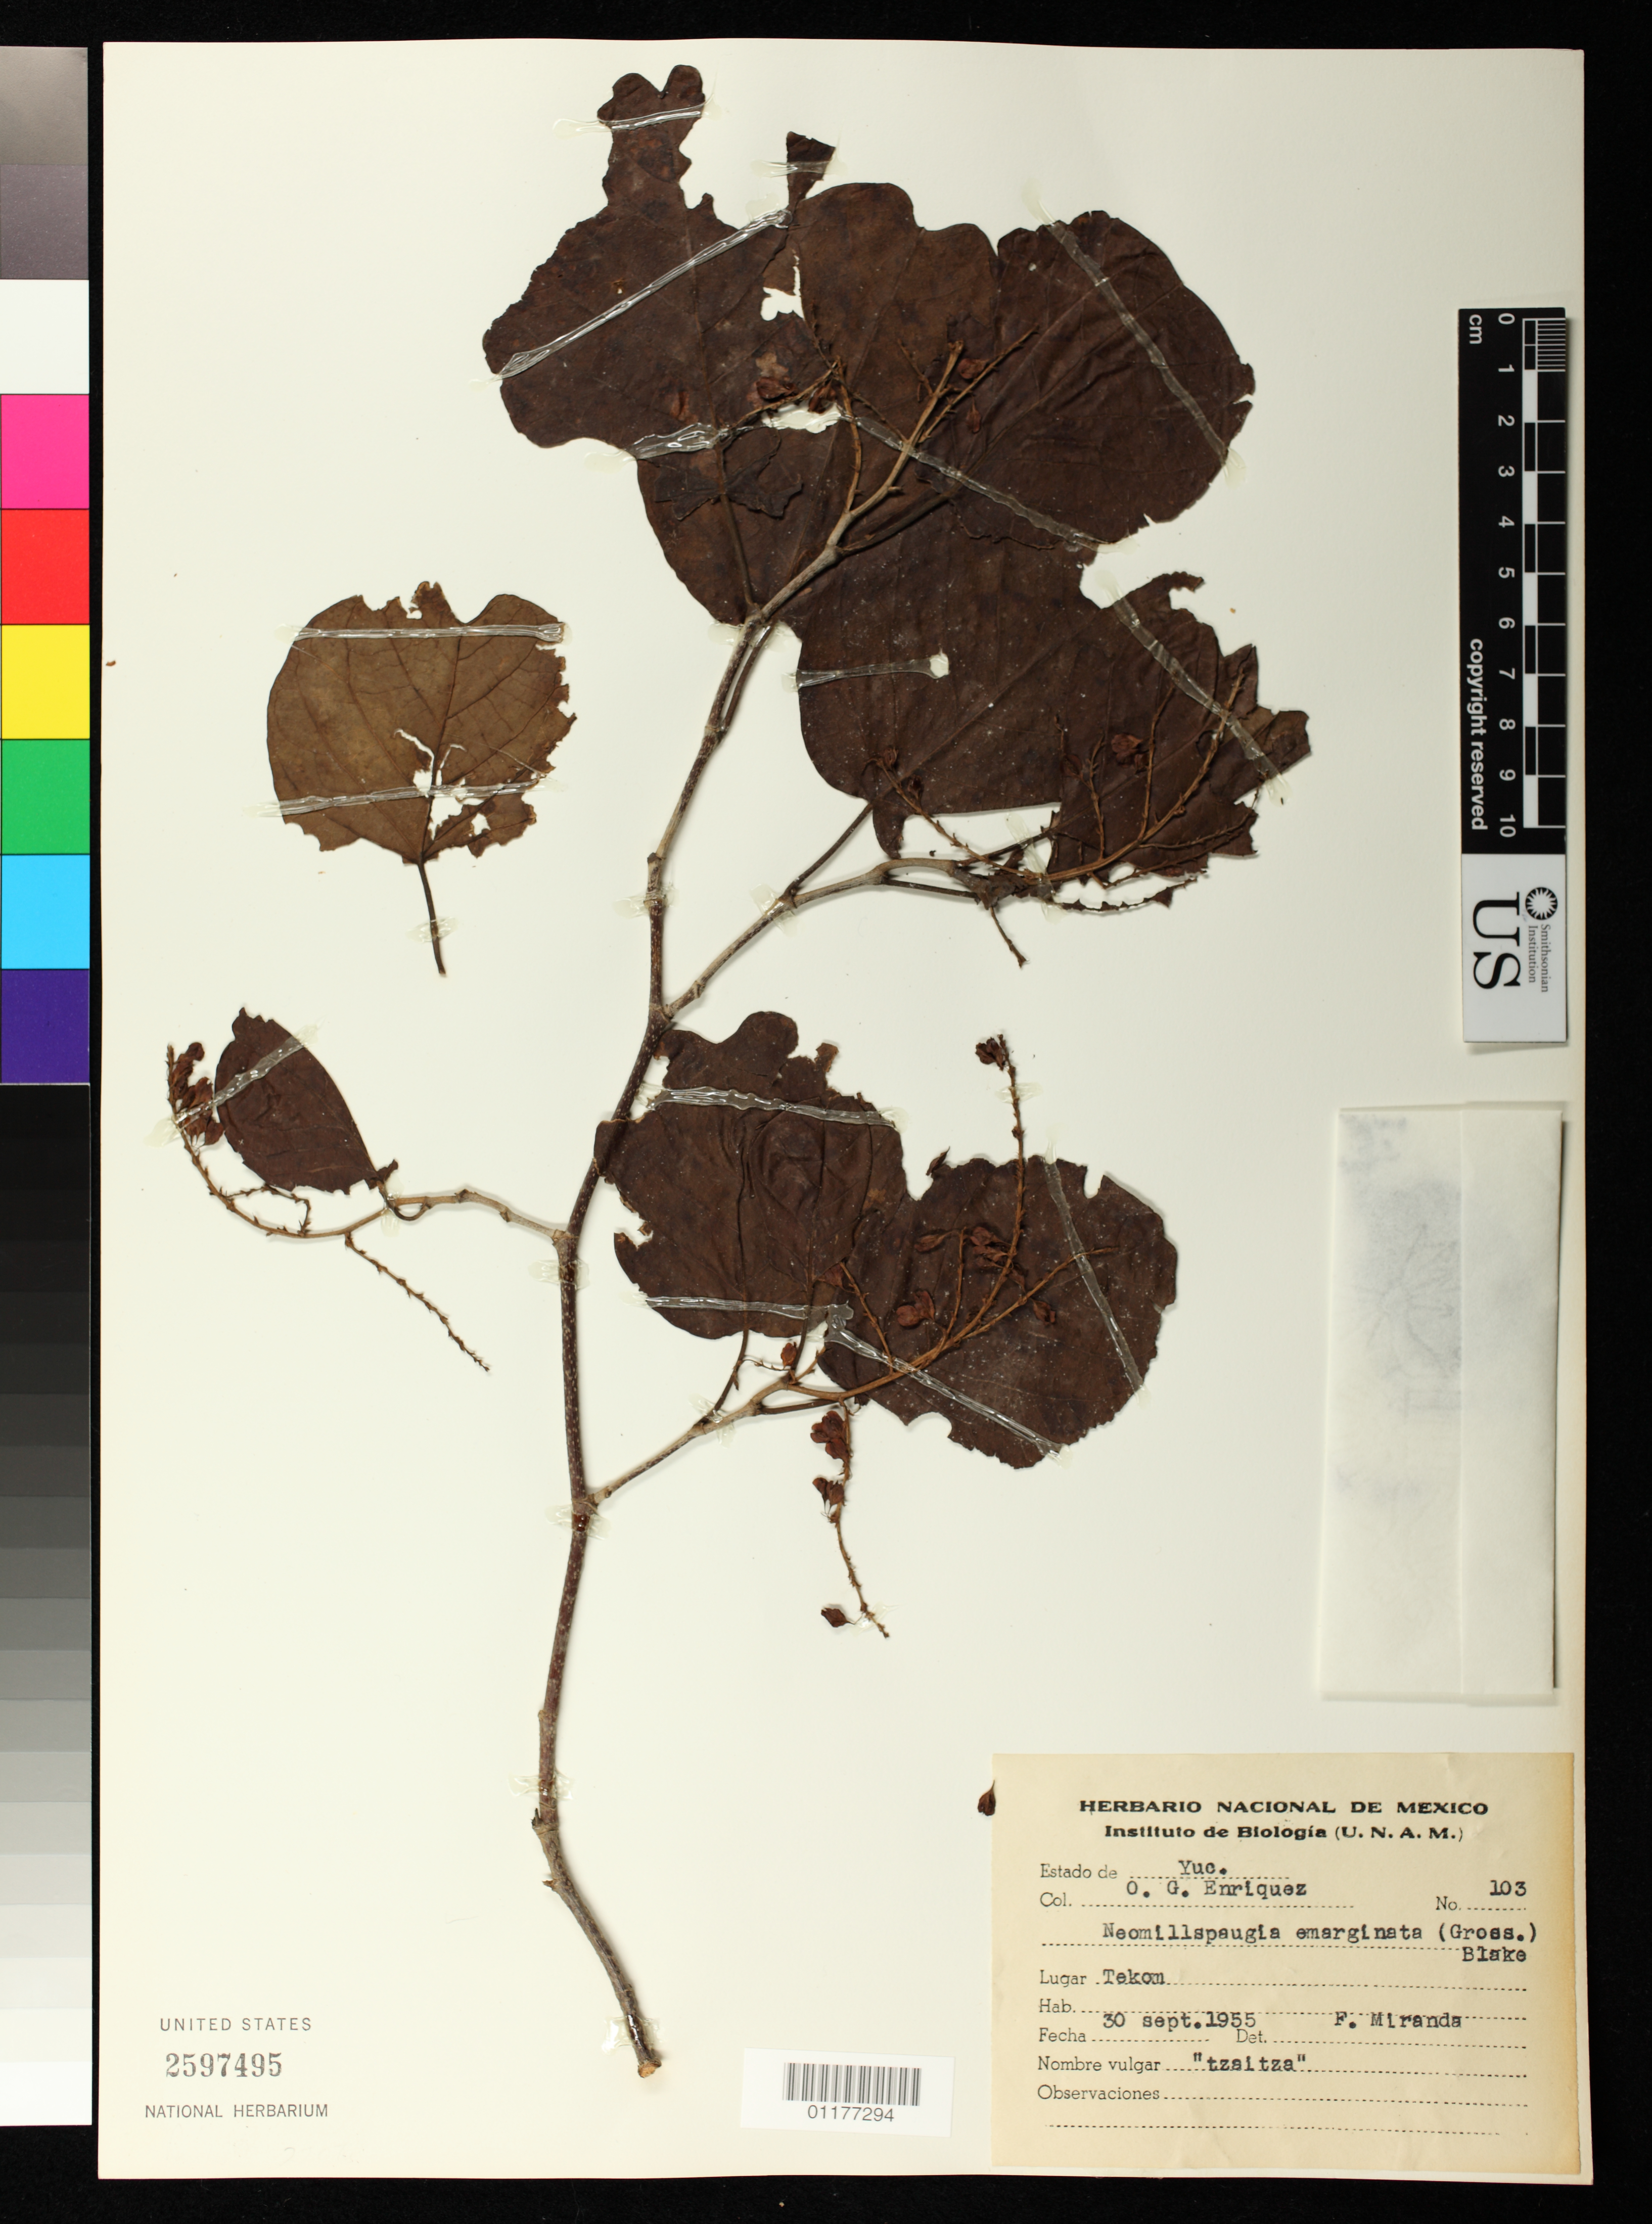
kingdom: Plantae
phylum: Tracheophyta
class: Magnoliopsida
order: Caryophyllales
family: Polygonaceae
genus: Neomillspaughia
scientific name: Neomillspaughia emarginata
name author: (H. Gross) S.F. Blake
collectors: O. Enriquez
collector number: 103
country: Mexico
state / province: Yucatán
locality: Tekon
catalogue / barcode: US 2597495